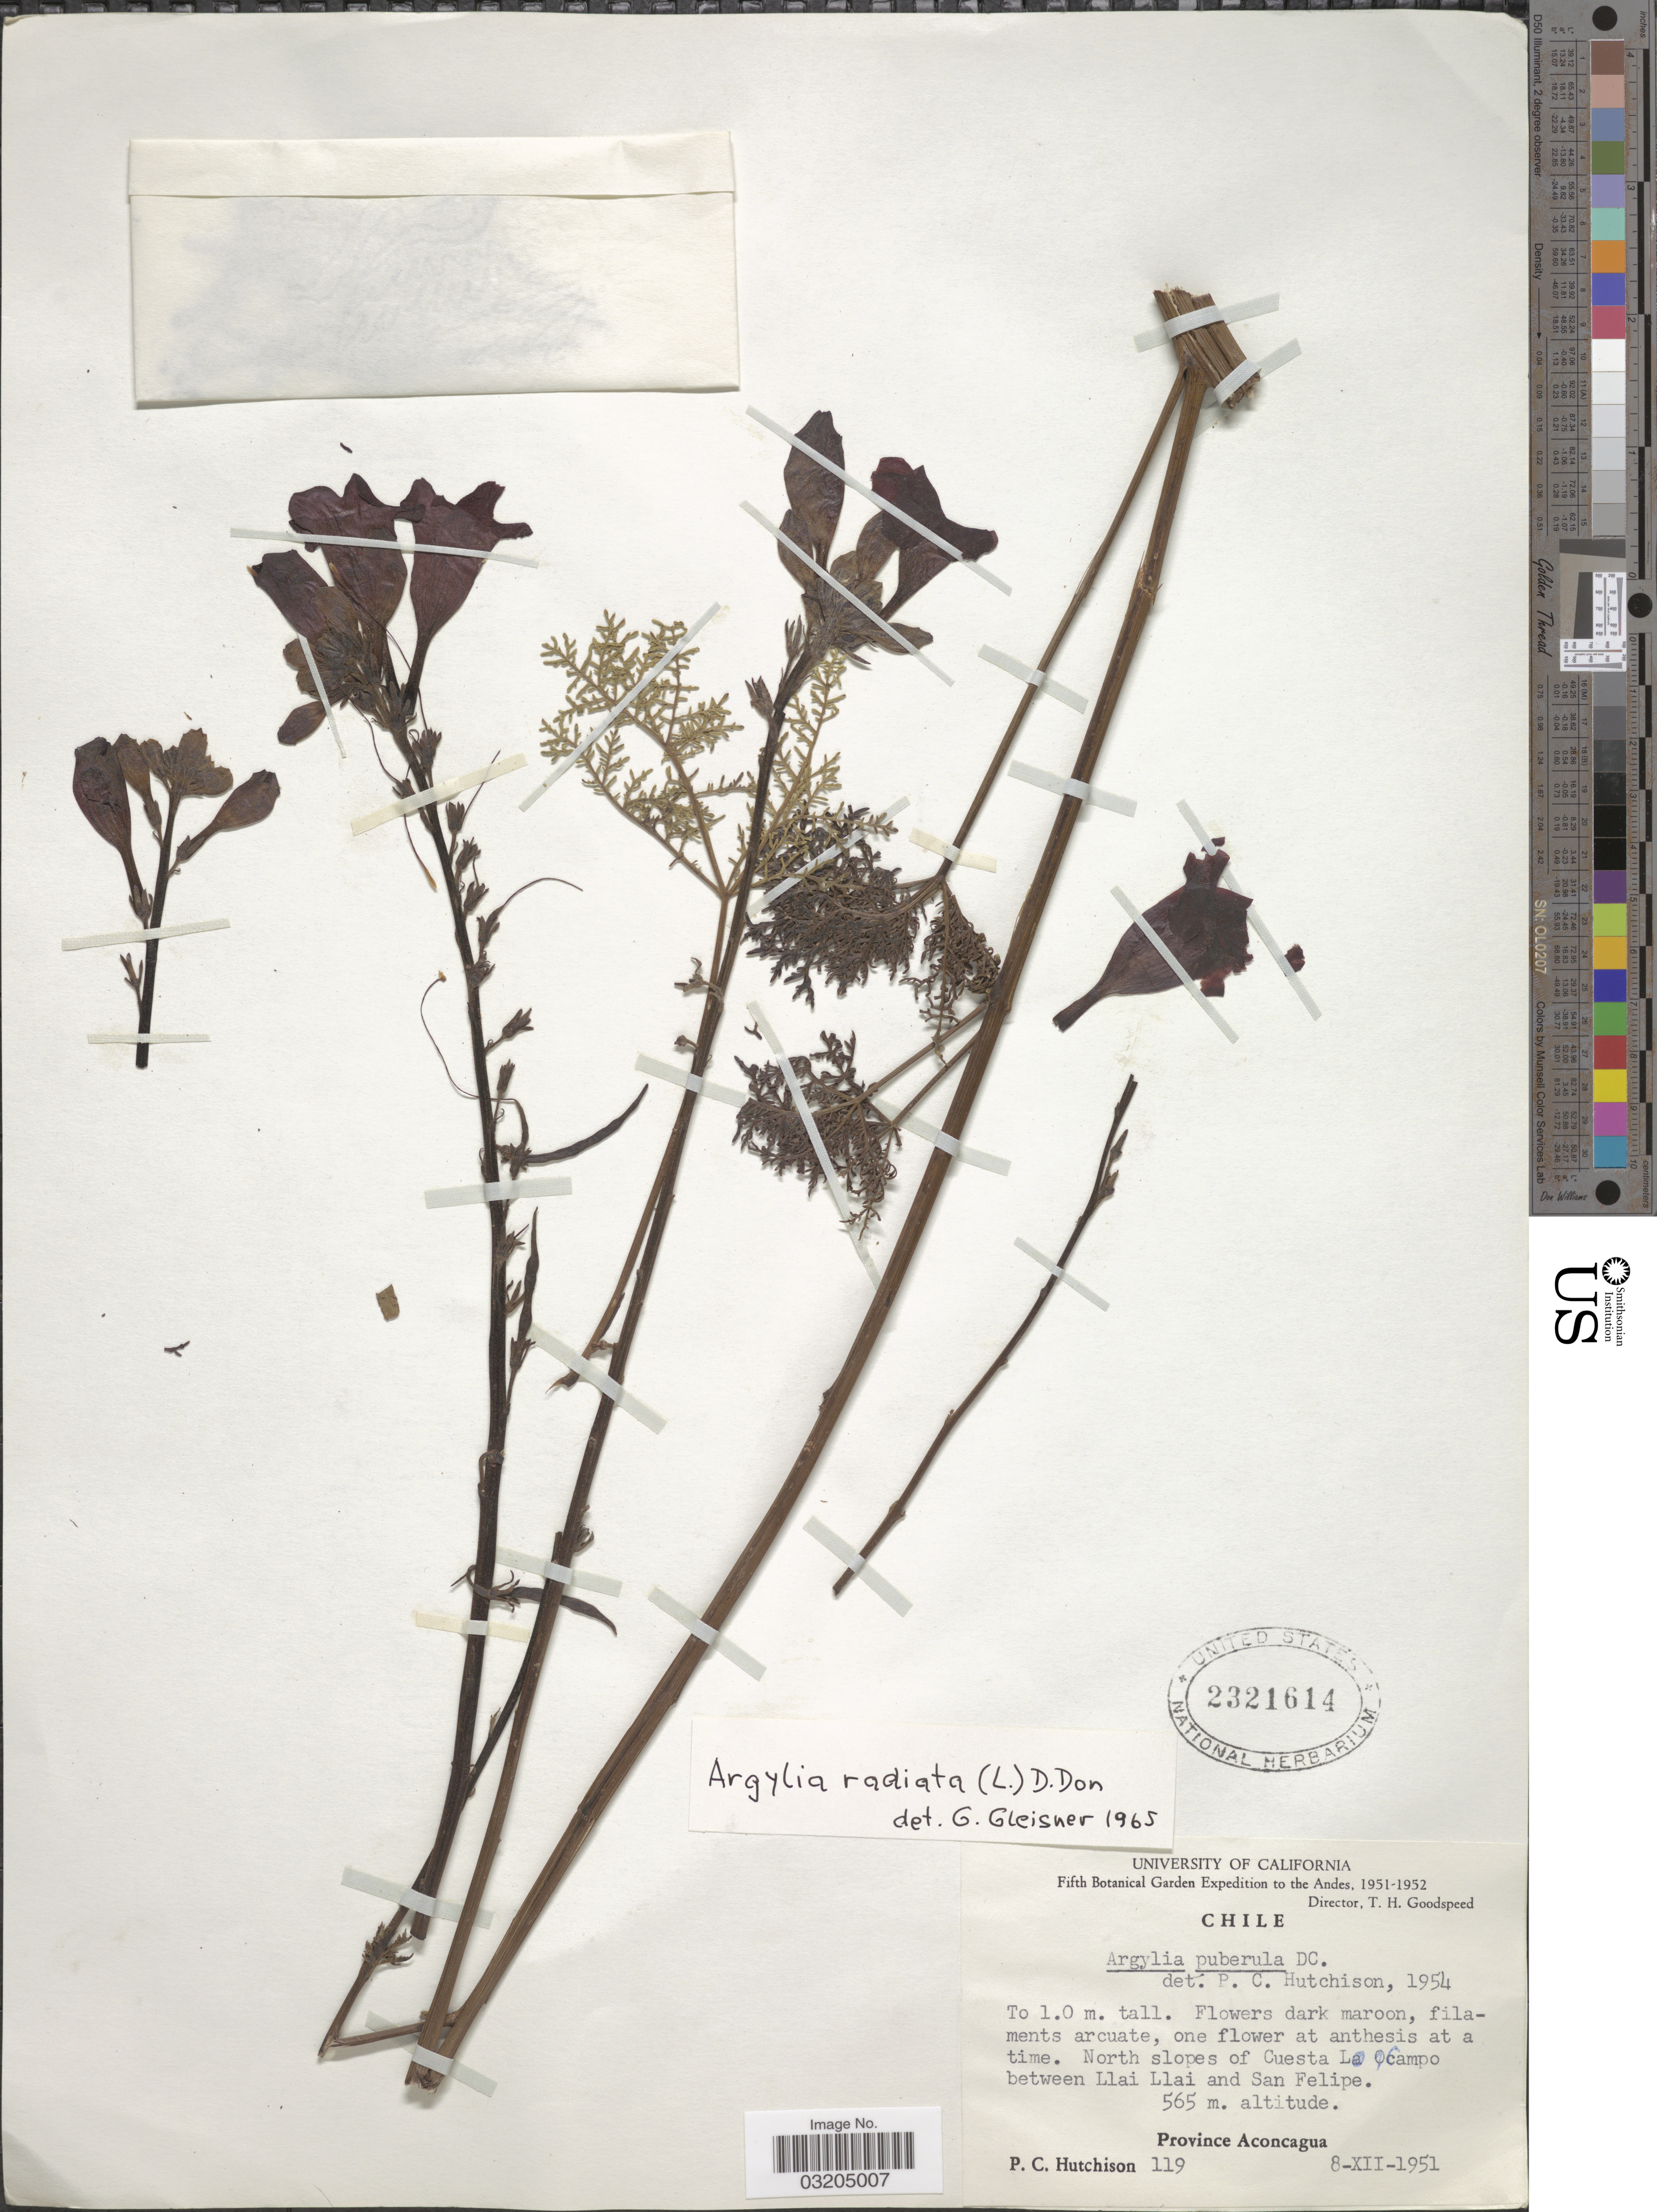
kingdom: Plantae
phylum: Tracheophyta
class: Magnoliopsida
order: Lamiales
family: Bignoniaceae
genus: Argylia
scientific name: Argylia radiata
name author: (L.) D. Don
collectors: P. C. Hutchison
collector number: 119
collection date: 1951-12-08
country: Chile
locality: North slopes of Cuesta Lo Campo between Llai and San Felipe. Province Aconcagua.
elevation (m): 565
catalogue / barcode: US 2321614